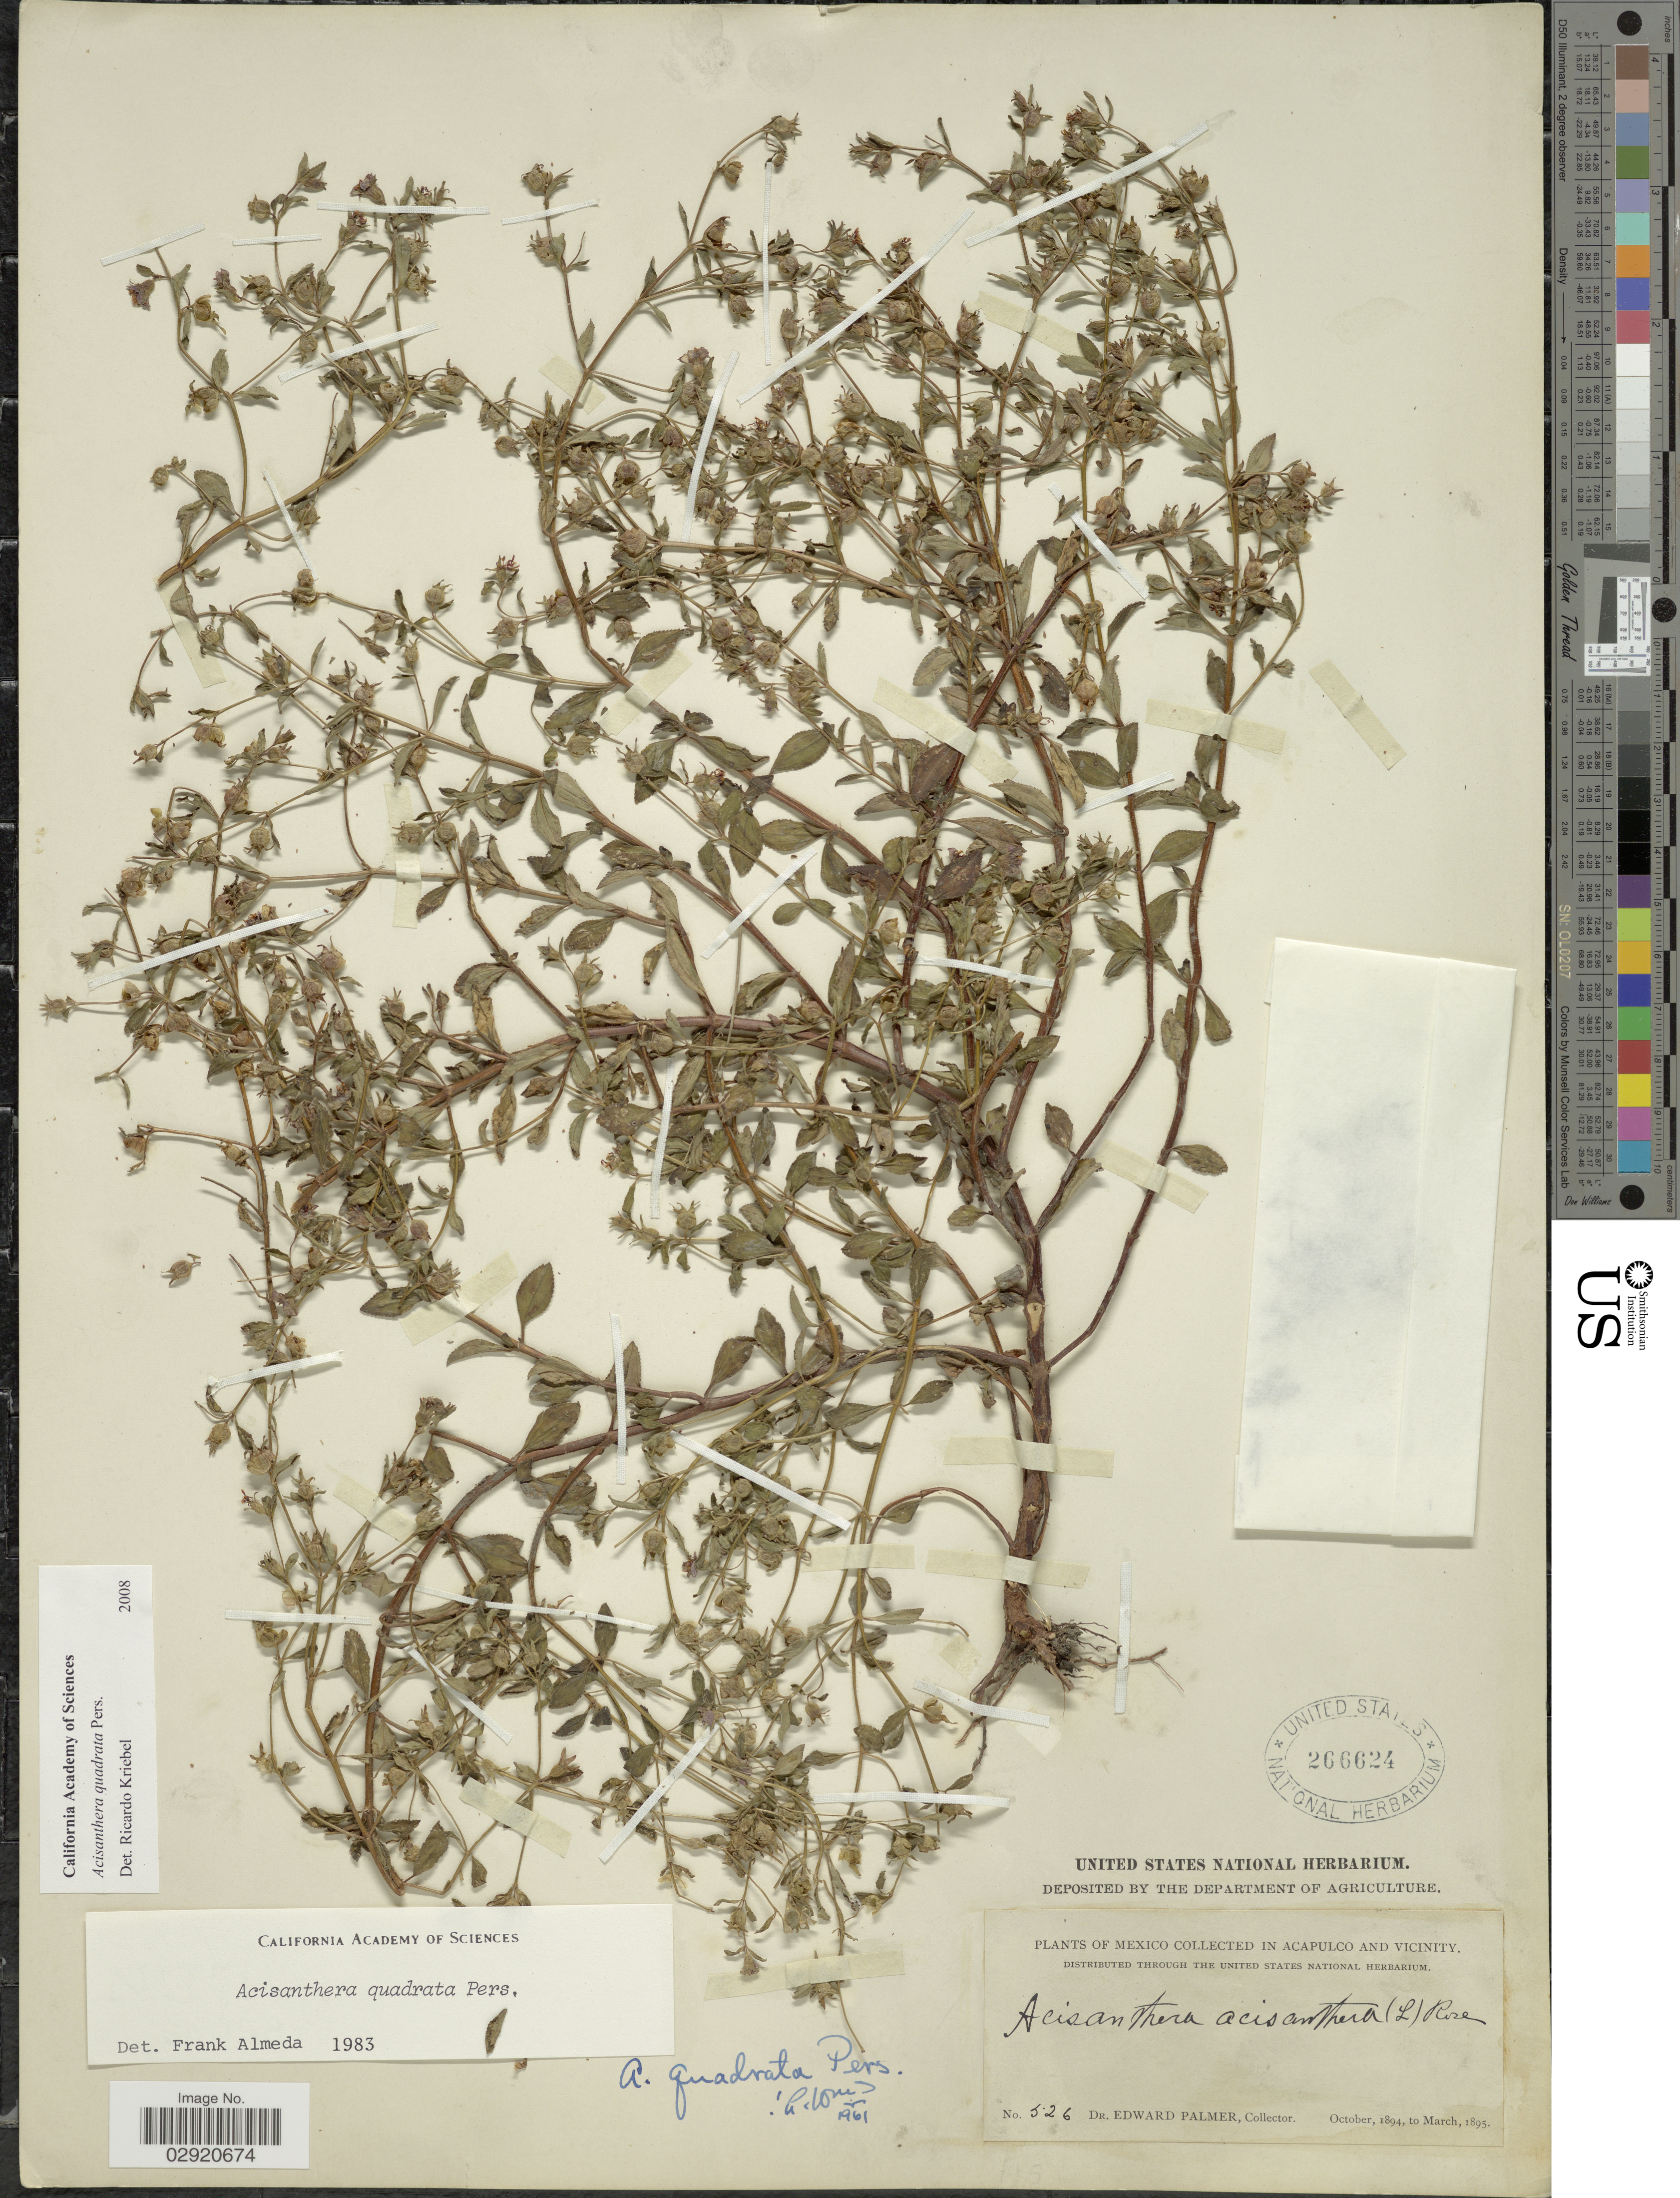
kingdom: Plantae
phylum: Tracheophyta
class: Magnoliopsida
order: Myrtales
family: Melastomataceae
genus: Acisanthera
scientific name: Acisanthera erecta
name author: Gleason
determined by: Nunes da Silva, Diego, (RB), Jardim Botanico do Rio de Janeiro - Herbario (BRAZIL)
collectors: E. Palmer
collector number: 526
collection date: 1894-10/1895-03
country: Mexico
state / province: Guerrero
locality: Acapulco and vicinity.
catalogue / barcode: US 266624